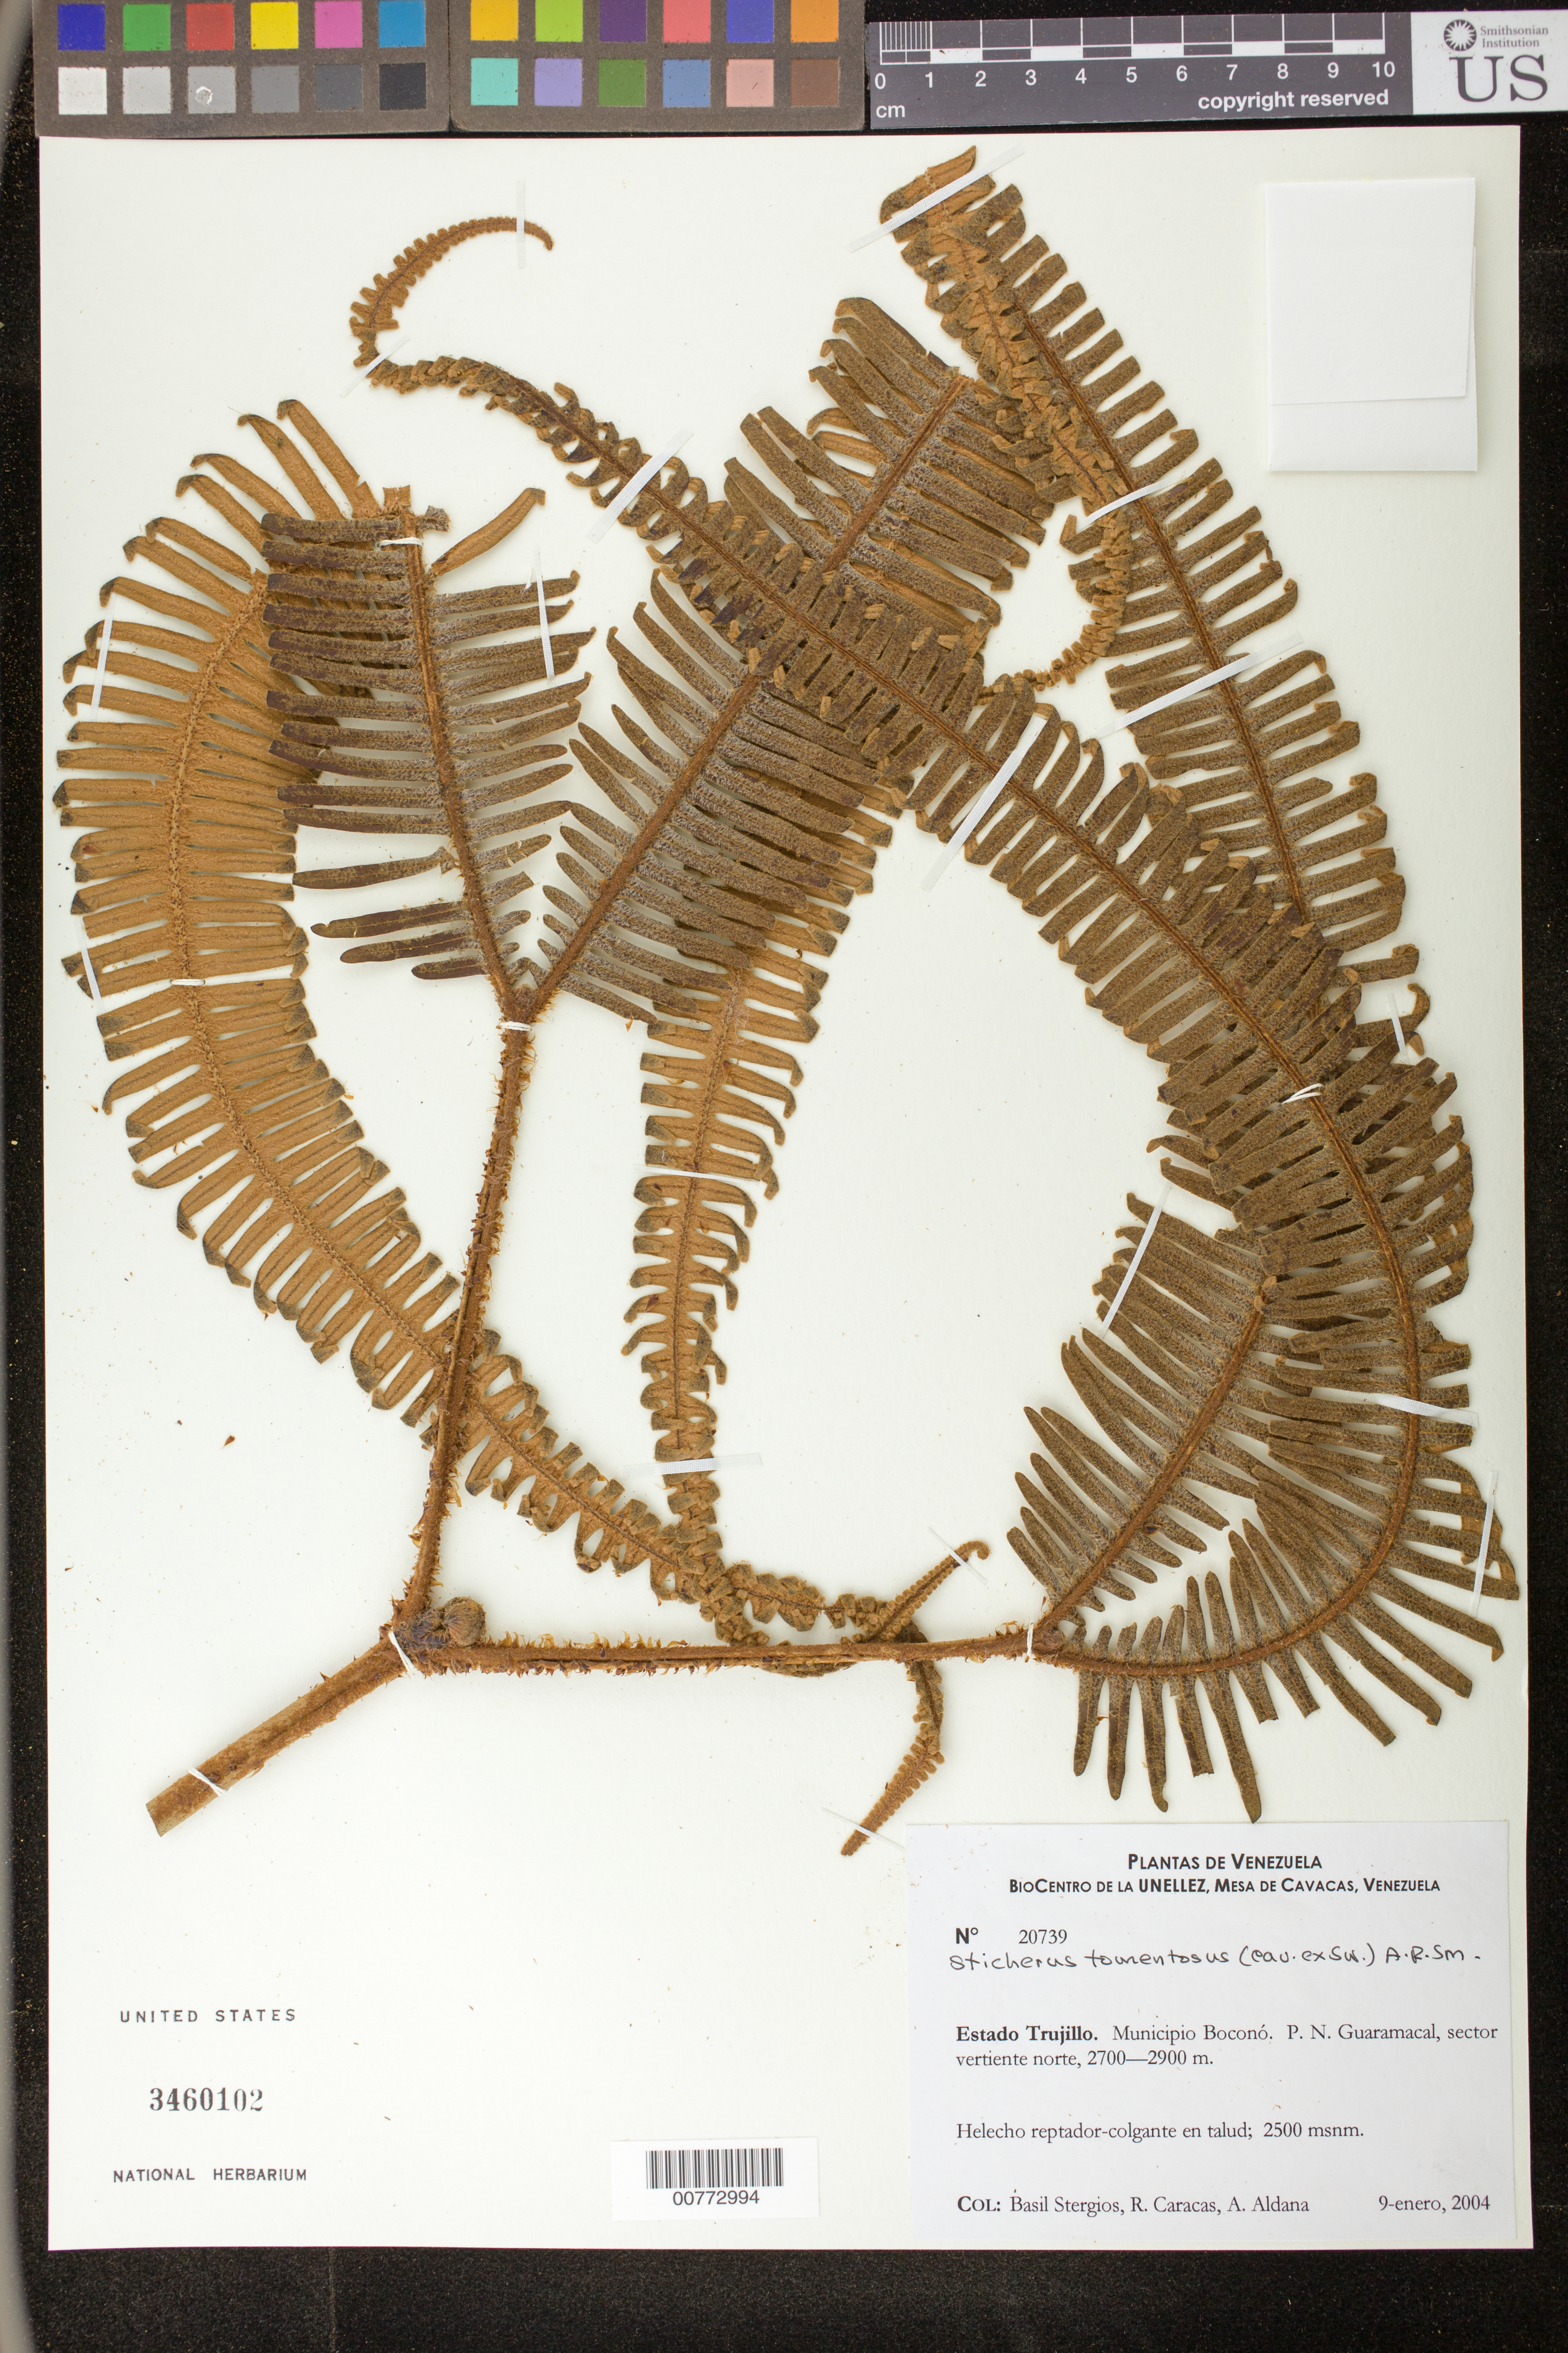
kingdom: Plantae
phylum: Tracheophyta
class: Polypodiopsida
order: Gleicheniales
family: Gleicheniaceae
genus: Sticherus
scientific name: Sticherus tomentosus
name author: (Cav. ex Sw.) A.R. Sm.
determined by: Stergios, B. G.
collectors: B. G. Stergios, R. Caracas & A. Aldana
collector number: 20739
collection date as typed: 09 Jan 2004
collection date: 2004-01-09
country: Venezuela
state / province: Trujillo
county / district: Boconó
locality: Parque Nacional Guaramacal, vertiente N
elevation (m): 2700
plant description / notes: PORT, UC, US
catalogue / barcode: US 3460102